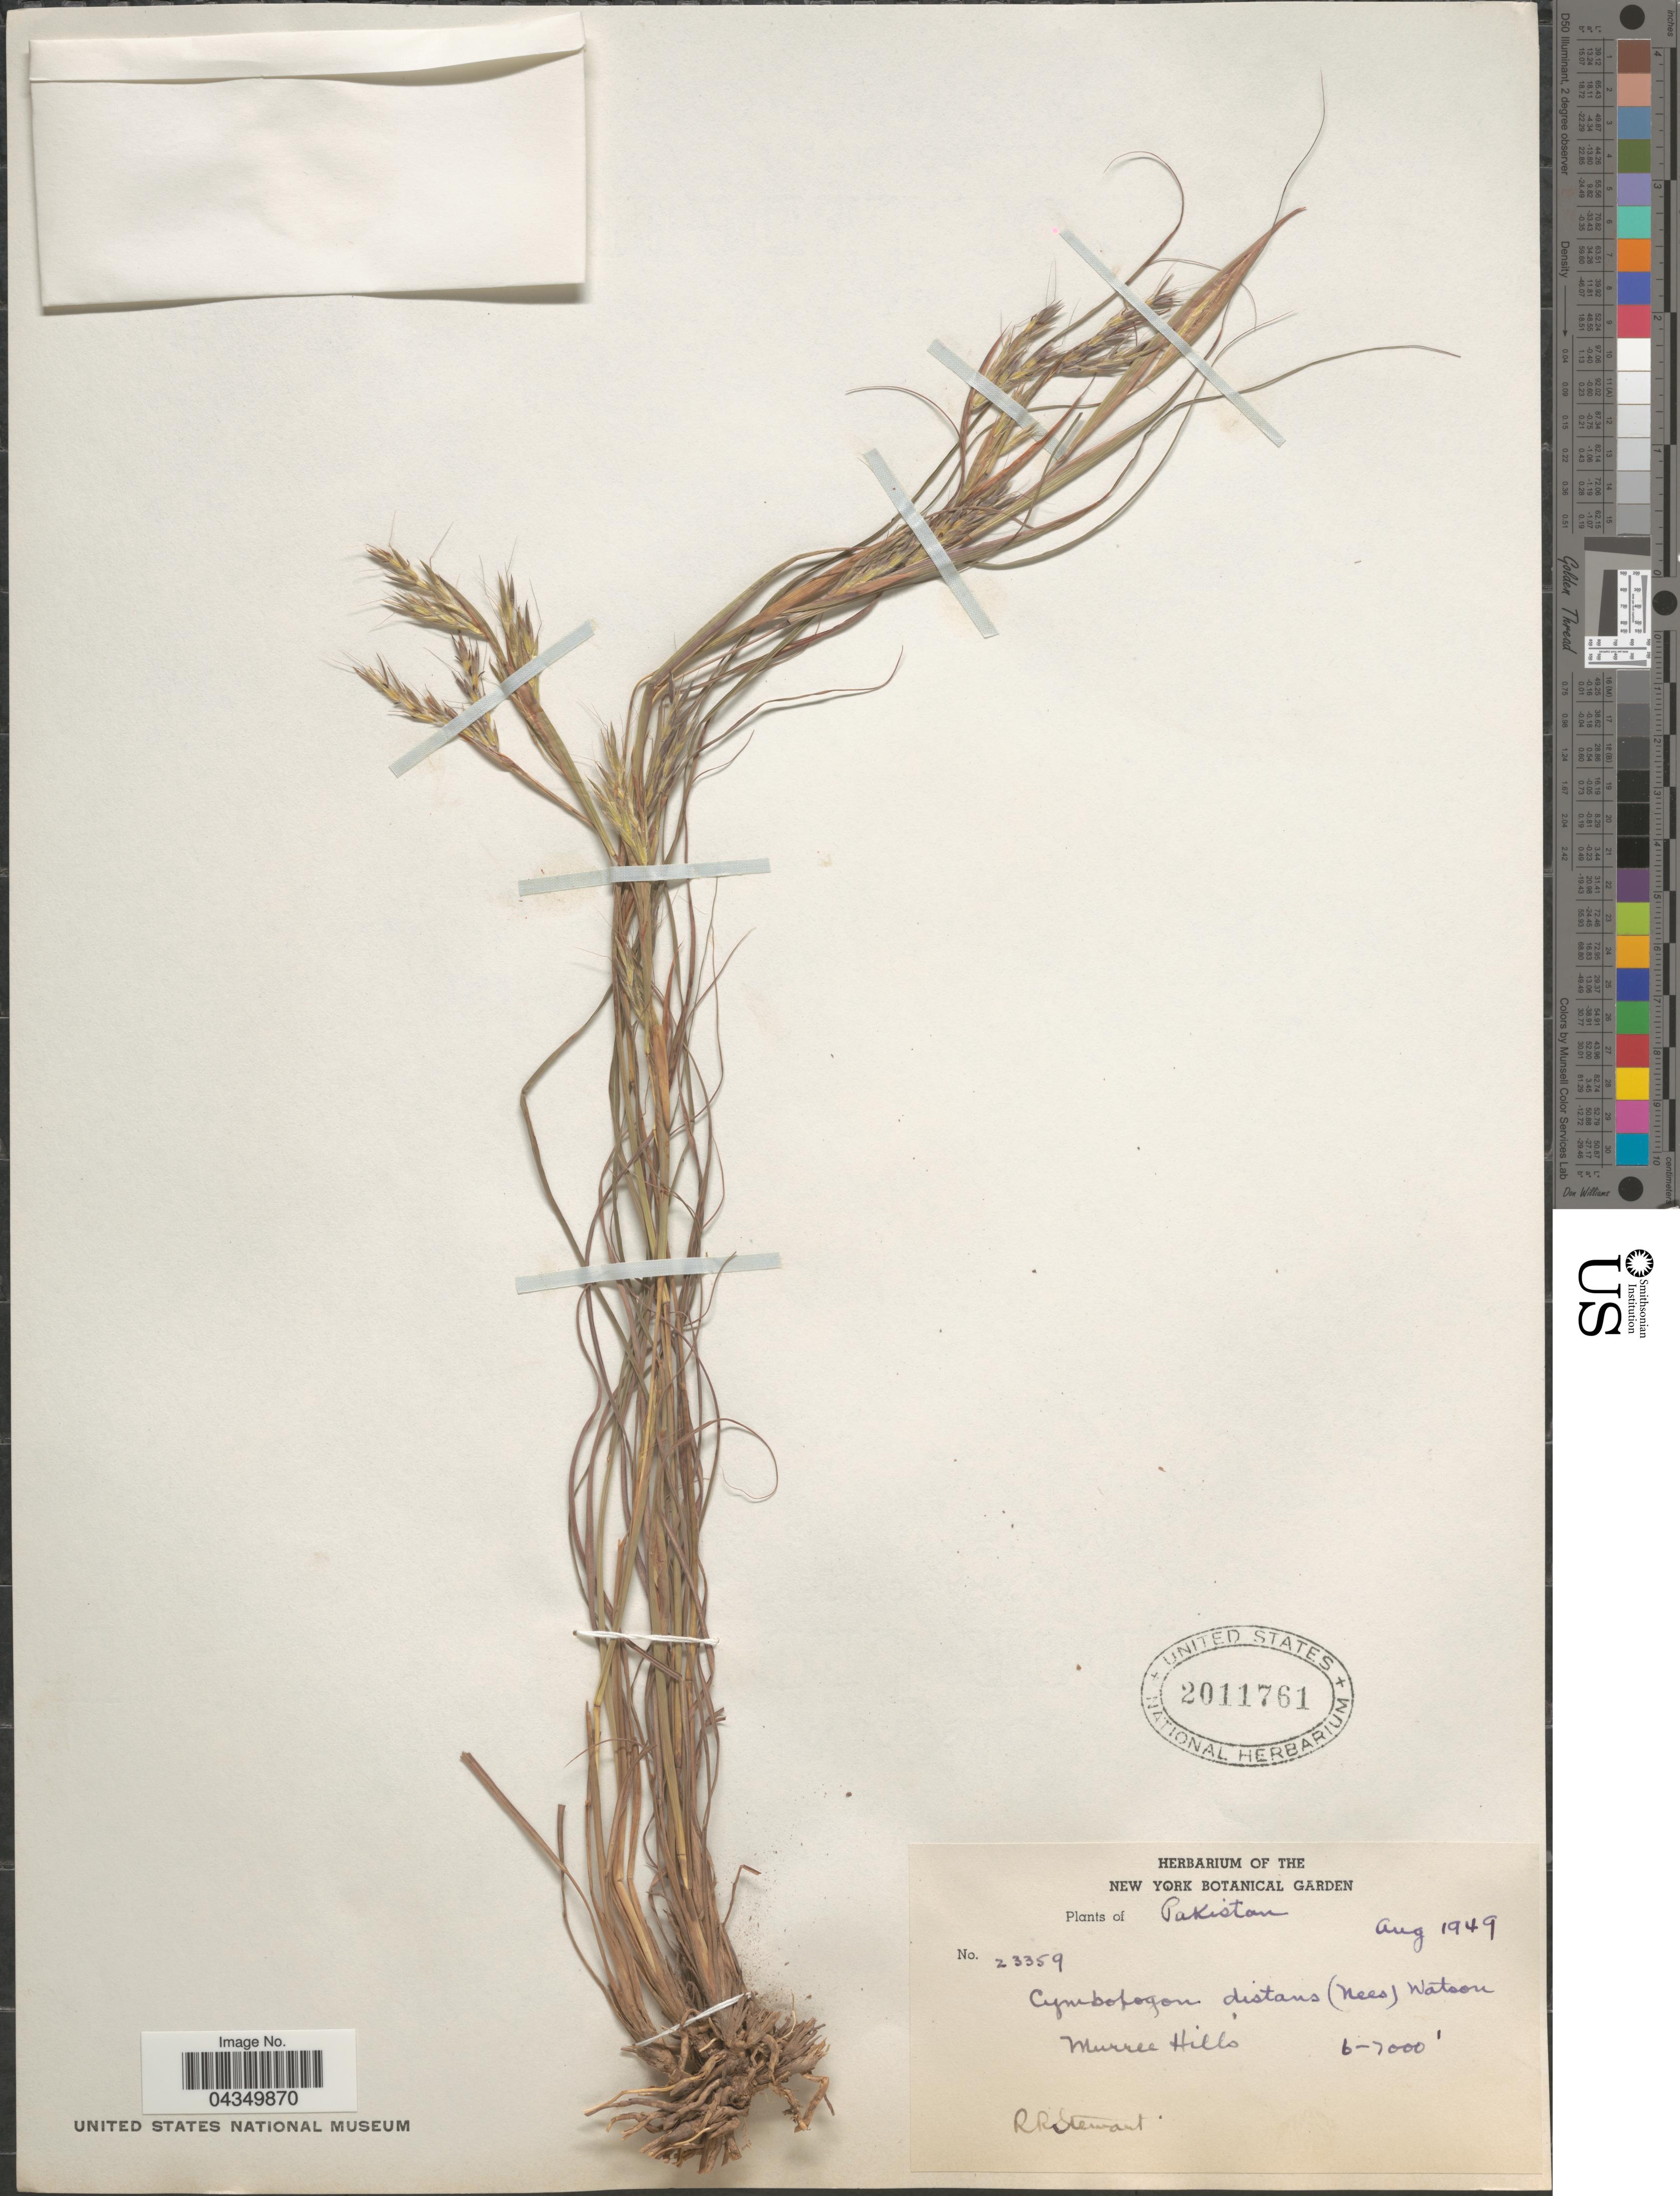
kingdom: Plantae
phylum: Tracheophyta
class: Liliopsida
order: Poales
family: Poaceae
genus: Cymbopogon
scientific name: Cymbopogon distans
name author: (Nees ex Steud.) Willd.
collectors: R. Stewart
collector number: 23359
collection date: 1949-08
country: Pakistan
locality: Murree Hills.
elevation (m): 1829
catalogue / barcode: US 2011761